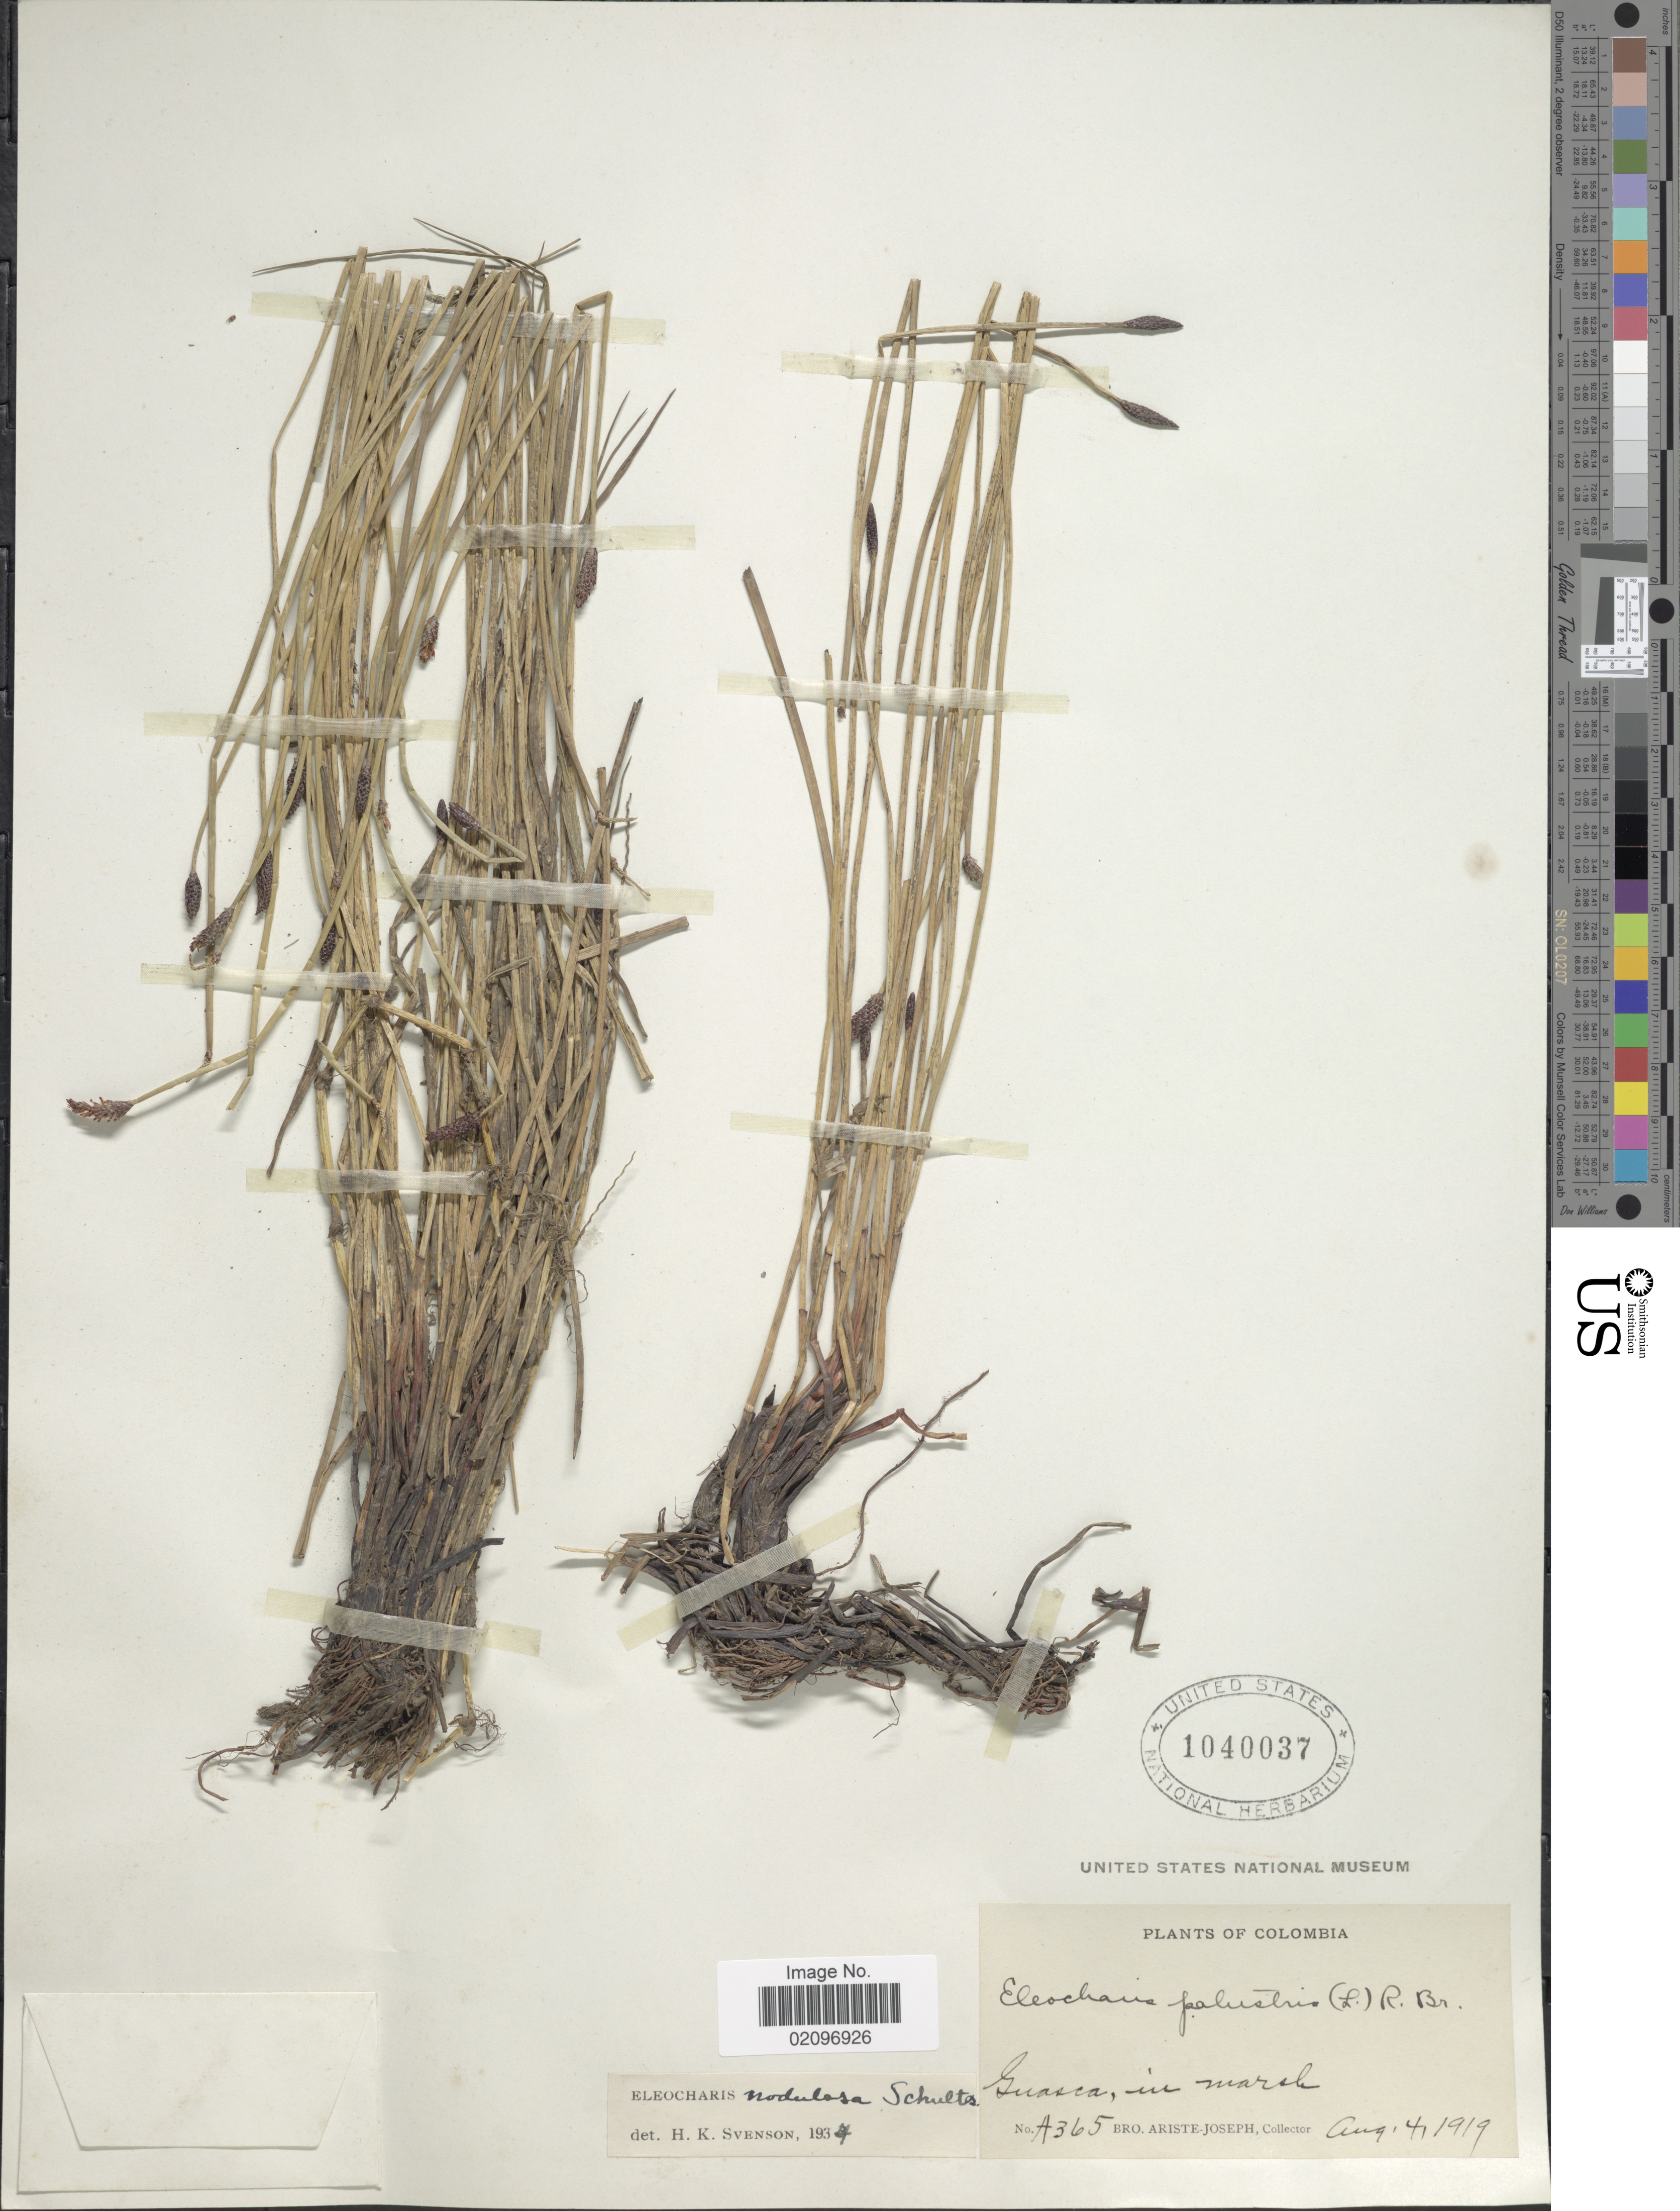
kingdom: Plantae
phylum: Tracheophyta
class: Liliopsida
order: Poales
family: Cyperaceae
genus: Eleocharis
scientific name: Eleocharis montana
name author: (Kunth) Roem. & Schult.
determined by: Strong, Mark T., (BOT), Smithsonian Institution - National Museum of Natural History (UNITED STATES)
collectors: Bro. Ariste-Joseph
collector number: A365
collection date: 1919-08-04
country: Colombia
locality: Guasca, in marsh. Colombia.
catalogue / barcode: US 1040037